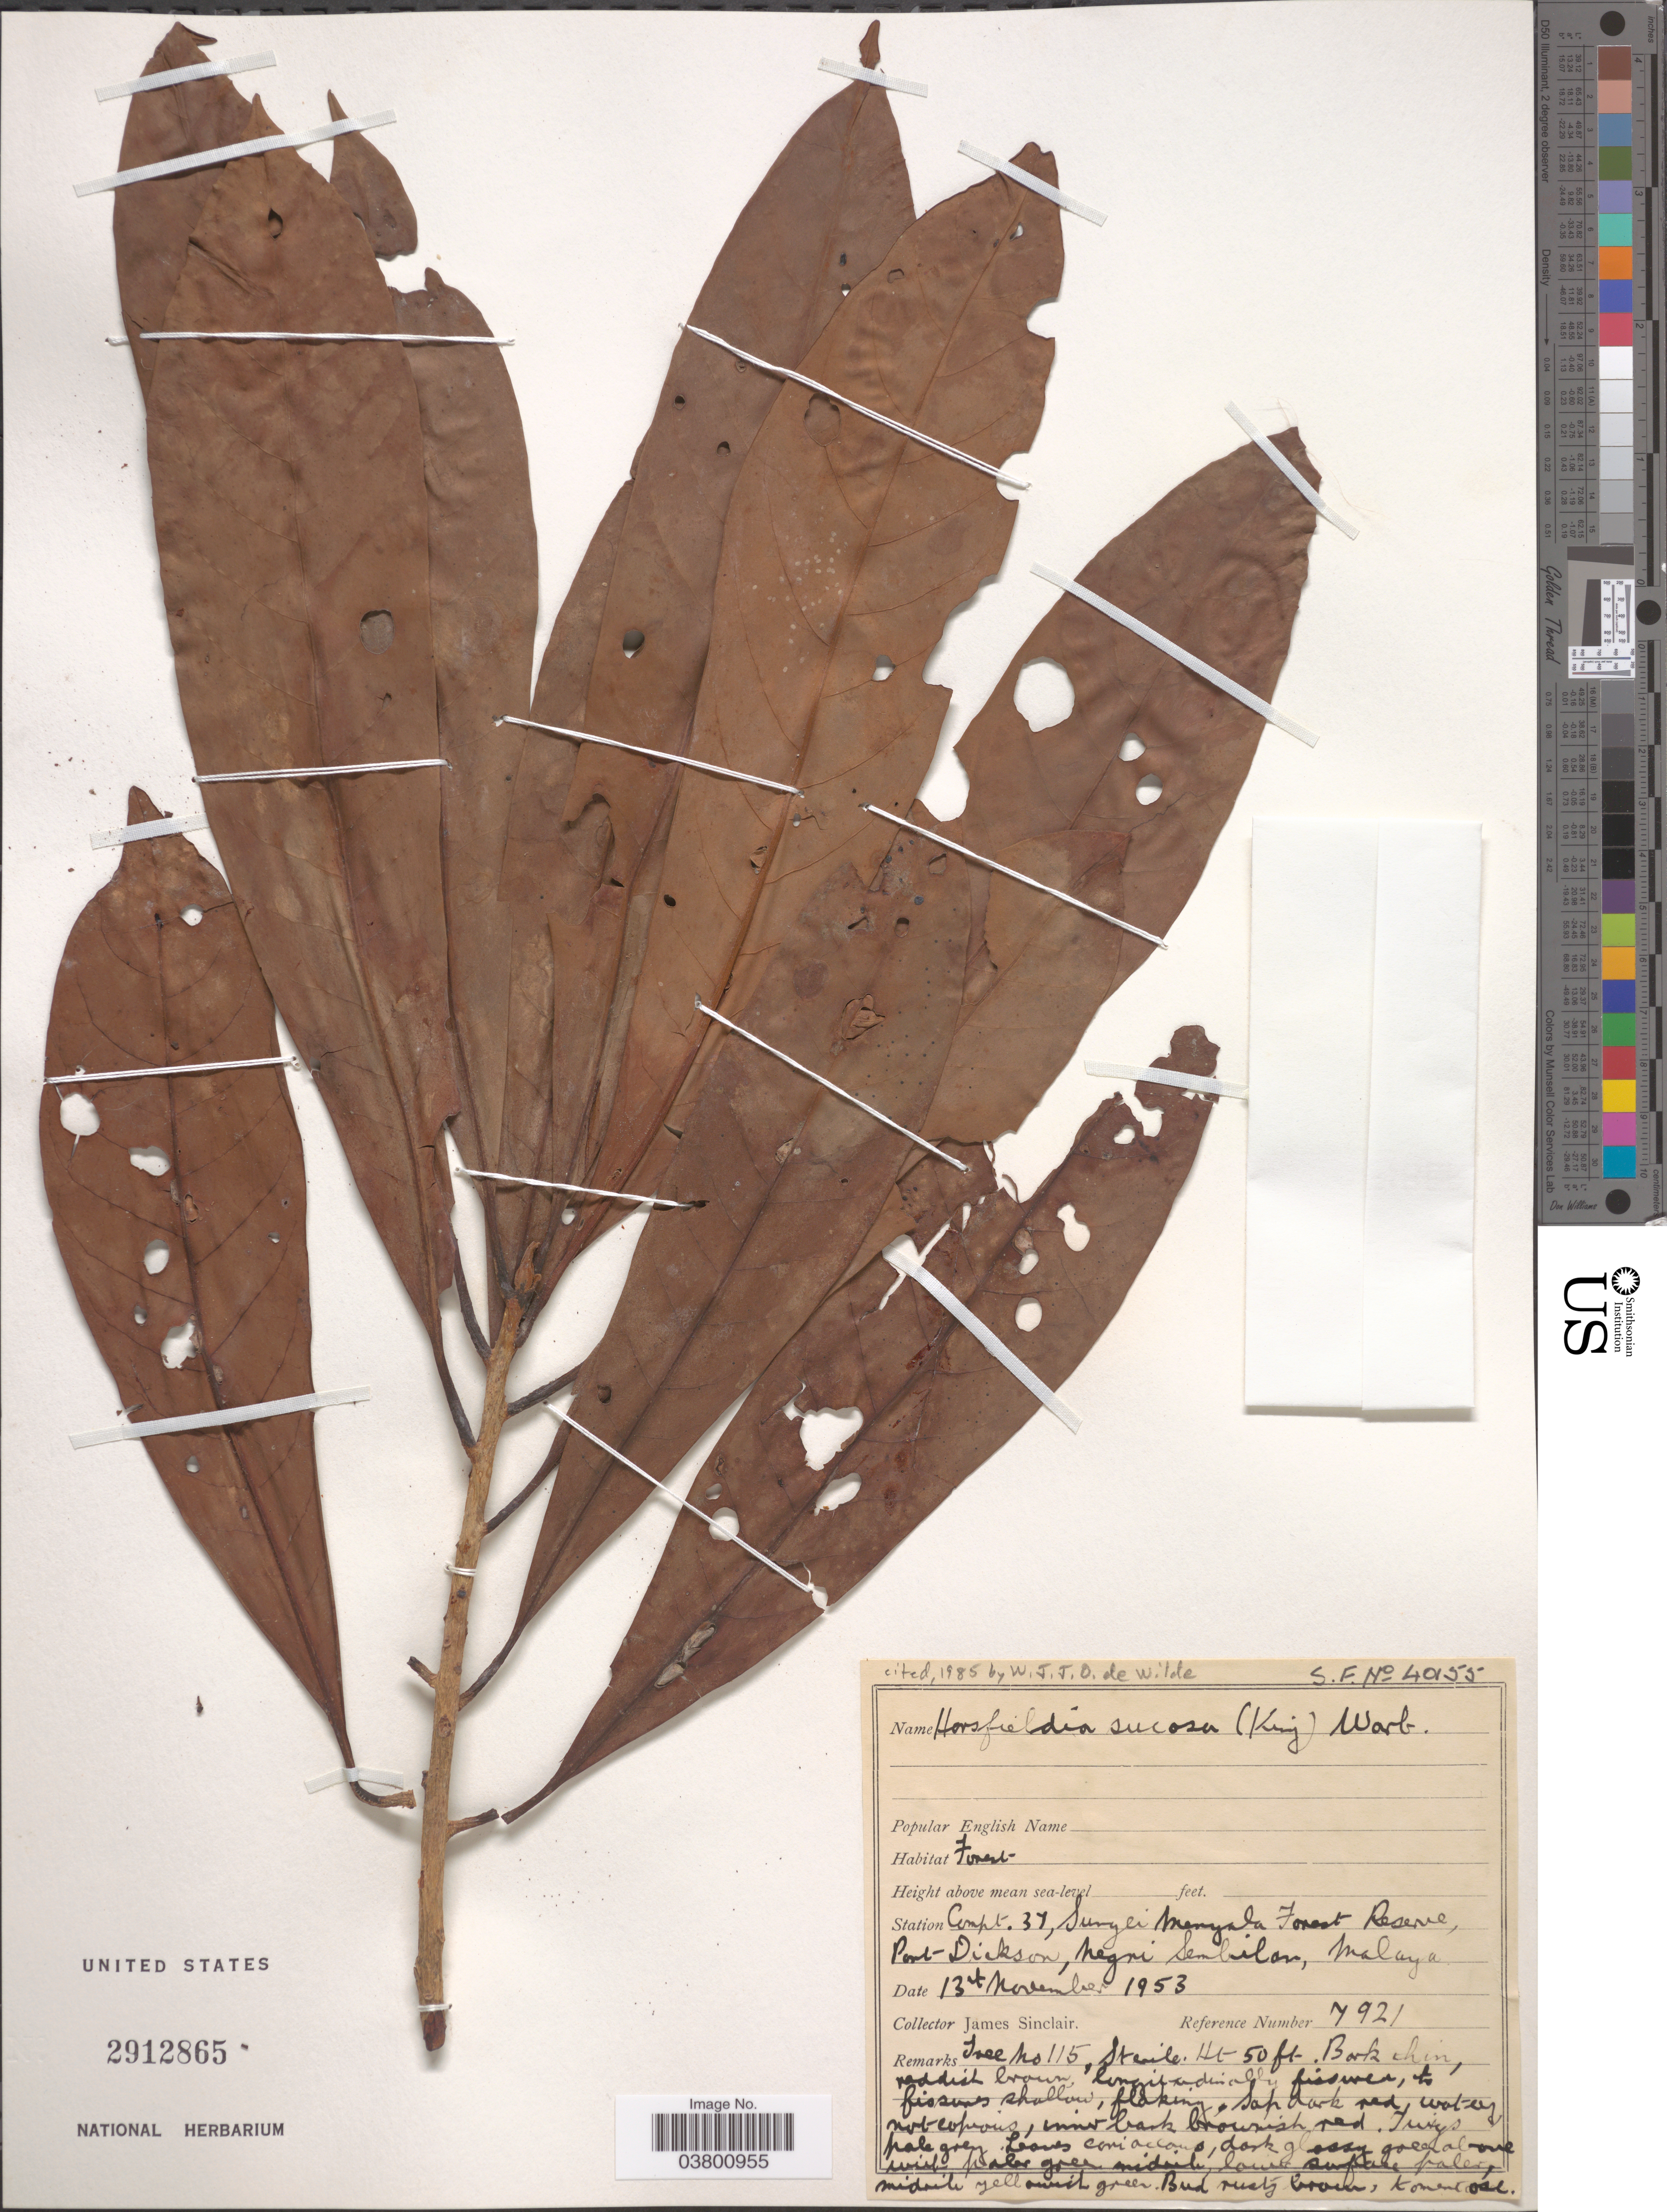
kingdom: Plantae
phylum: Tracheophyta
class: Magnoliopsida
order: Magnoliales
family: Myristicaceae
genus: Horsfieldia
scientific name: Horsfieldia sucosa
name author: Warb.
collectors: J. Sinclair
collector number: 7921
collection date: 1953-11-13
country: Malaysia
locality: Station Compt. 37, Sungei Menyala Forest Reserve, Port Dickson, Negri Sembilan, Malaya.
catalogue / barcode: US 2912865